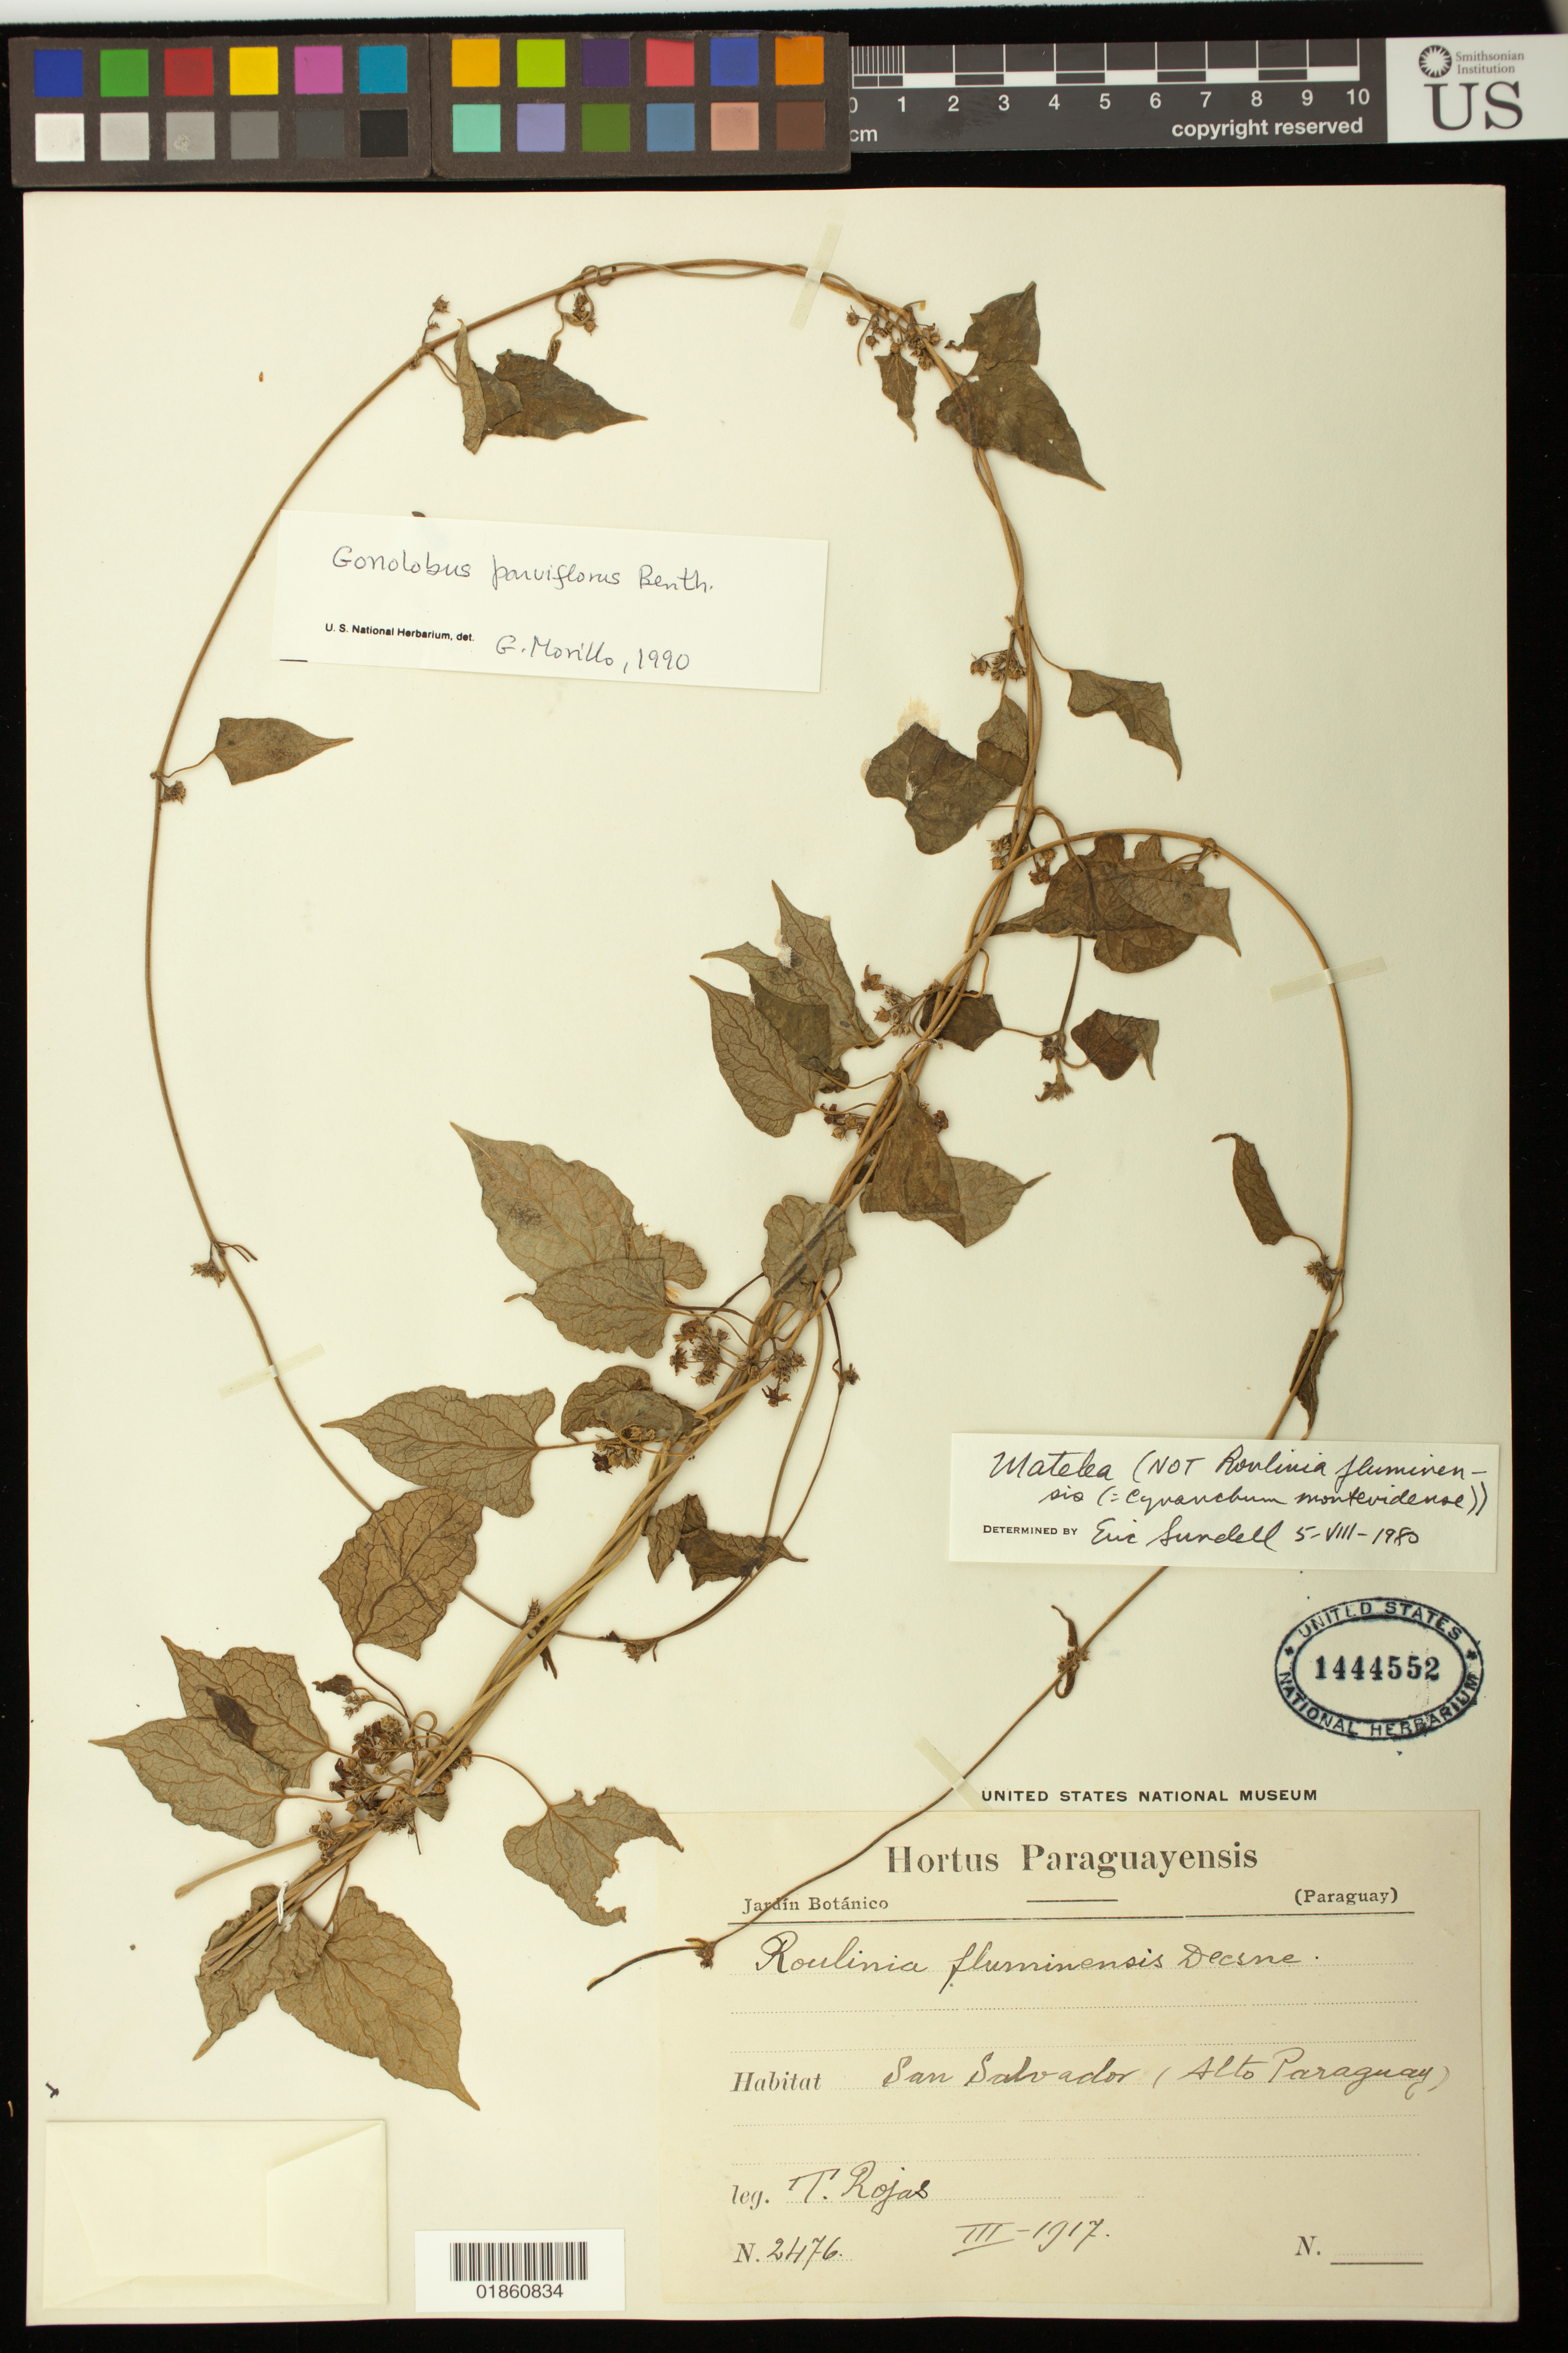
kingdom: Plantae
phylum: Tracheophyta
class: Magnoliopsida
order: Gentianales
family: Apocynaceae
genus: Gonolobus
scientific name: Gonolobus parviflorus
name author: Decne.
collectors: T. Rojas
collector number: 2476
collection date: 1917-03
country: Paraguay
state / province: Alto Paraguay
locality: San Salvador (Alto Paraguay)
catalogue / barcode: US 1444552